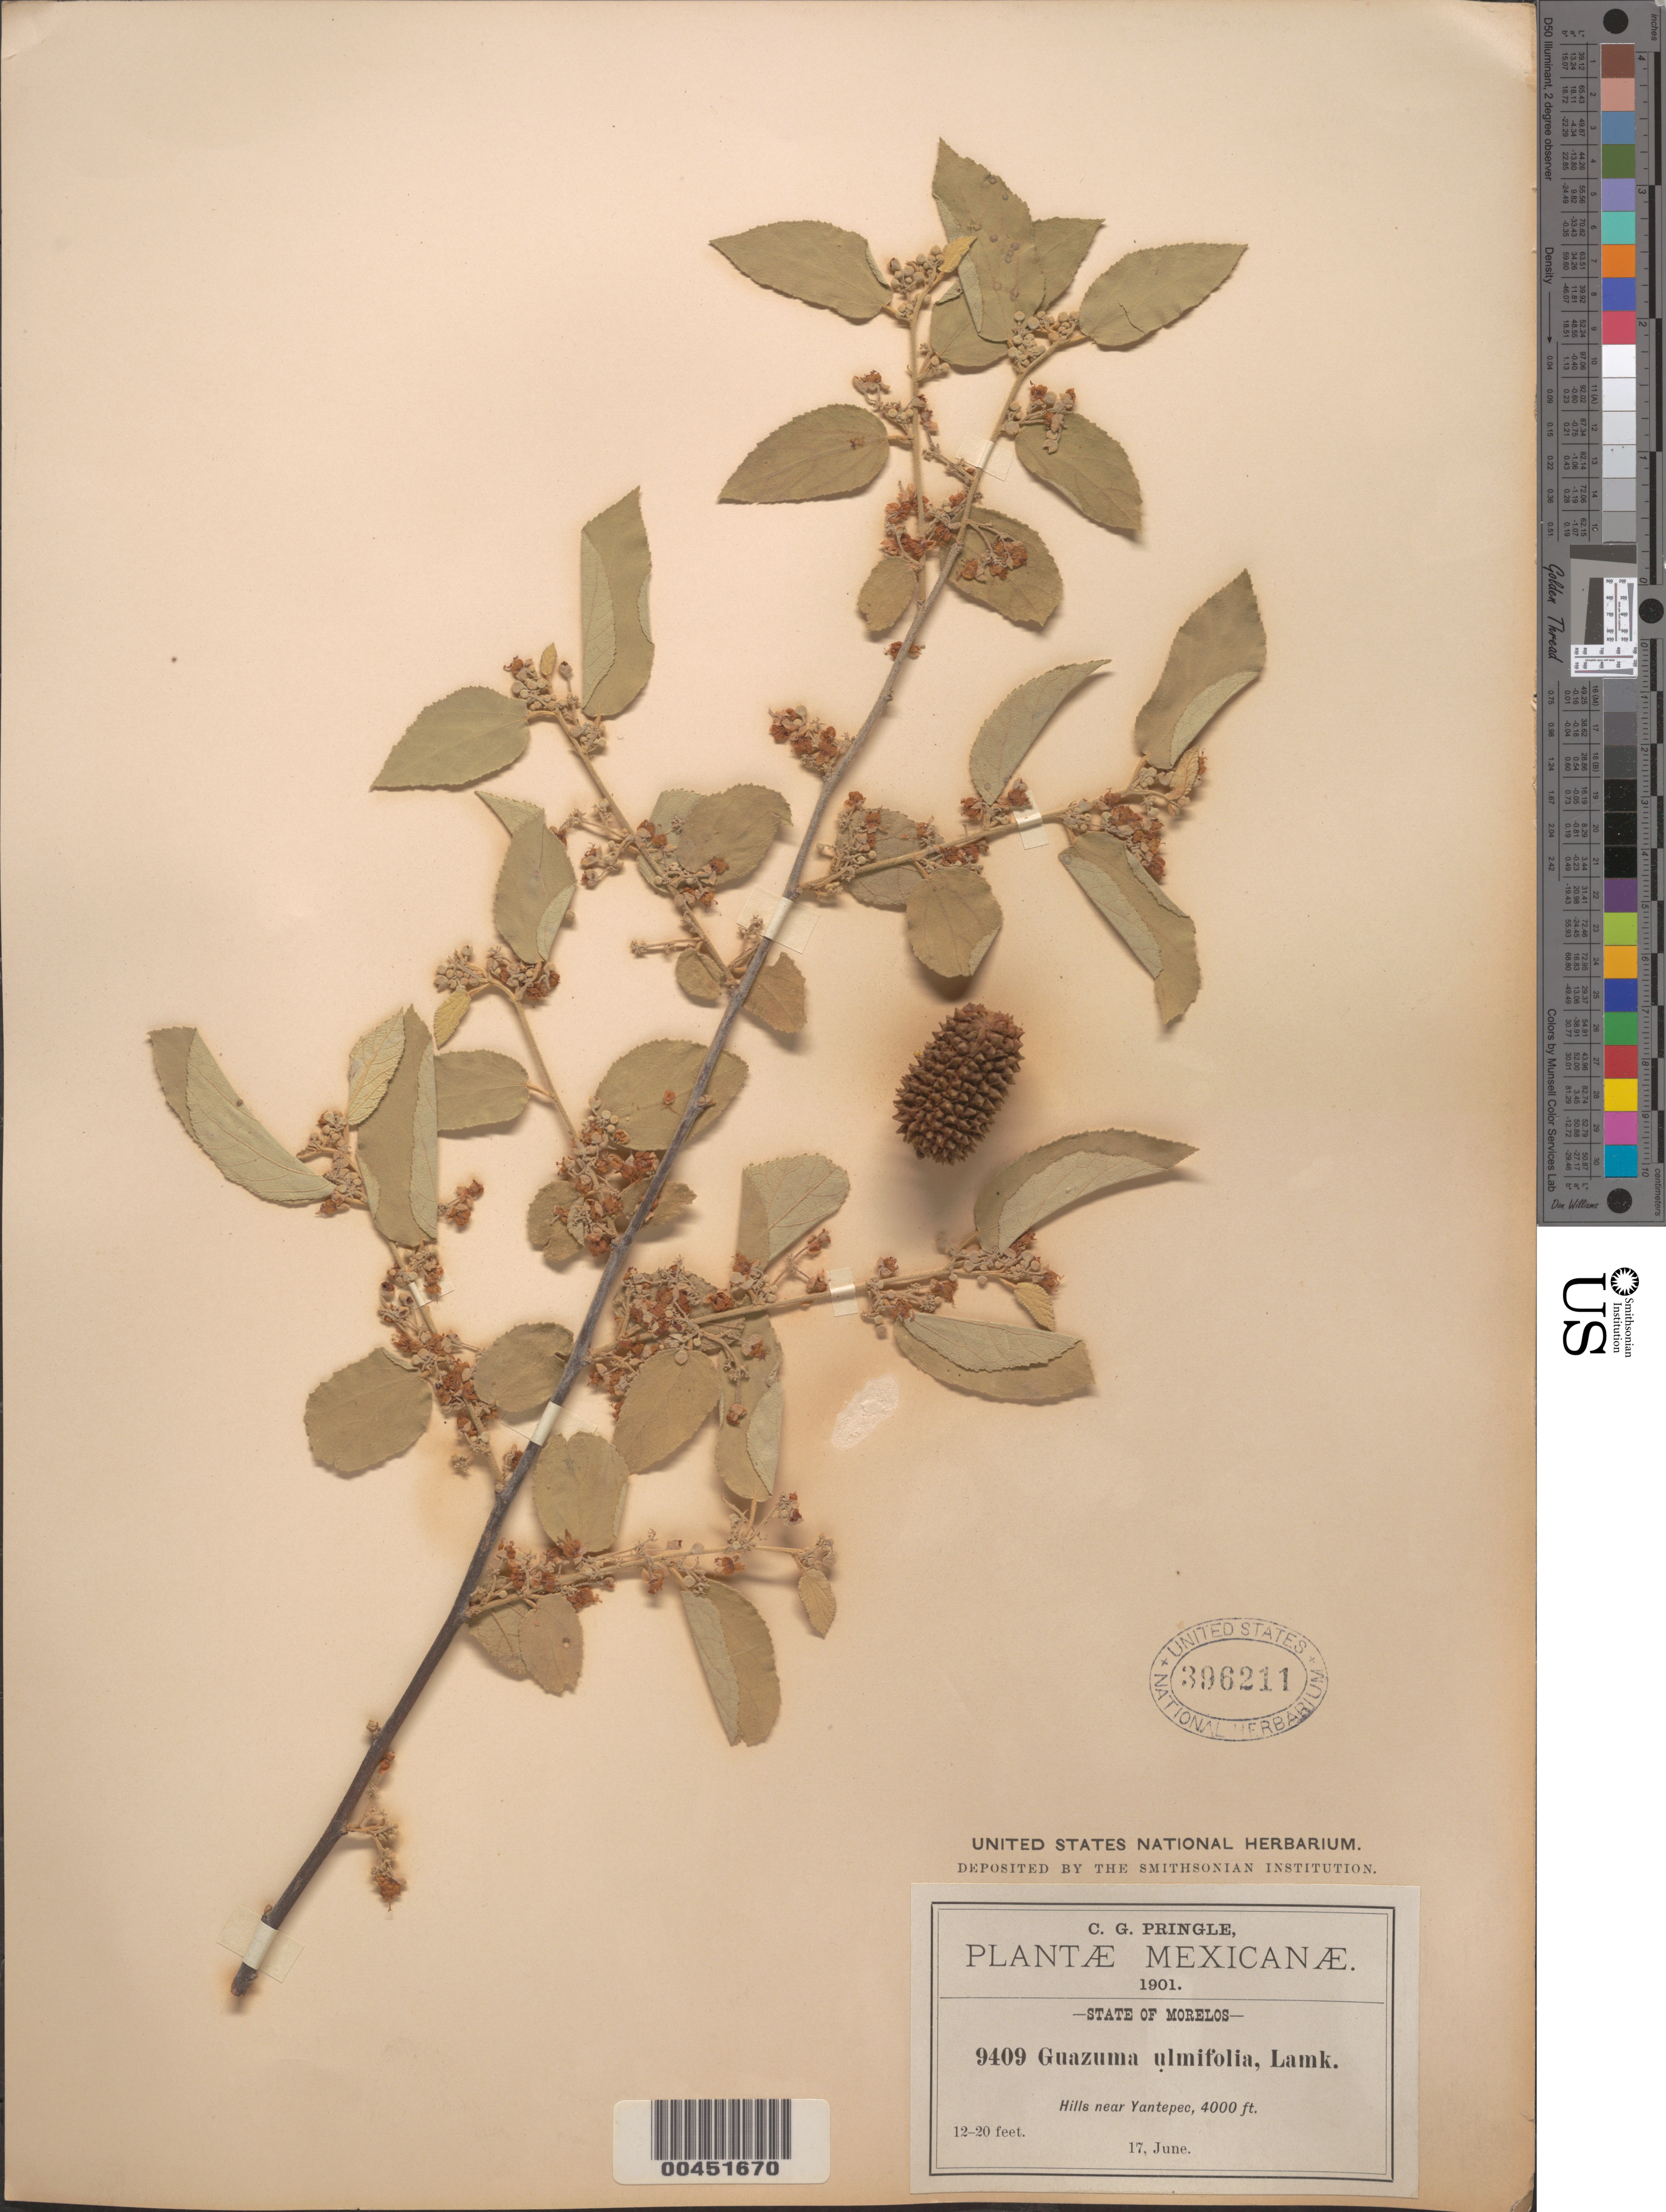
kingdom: Plantae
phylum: Tracheophyta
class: Magnoliopsida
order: Malvales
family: Malvaceae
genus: Guazuma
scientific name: Guazuma ulmifolia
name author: Lam.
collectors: C. G. Pringle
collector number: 9409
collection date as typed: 17 Jun 1901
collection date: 1901-06-17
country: Mexico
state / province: Morelos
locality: Near Yantepec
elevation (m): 1219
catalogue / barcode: US 396211